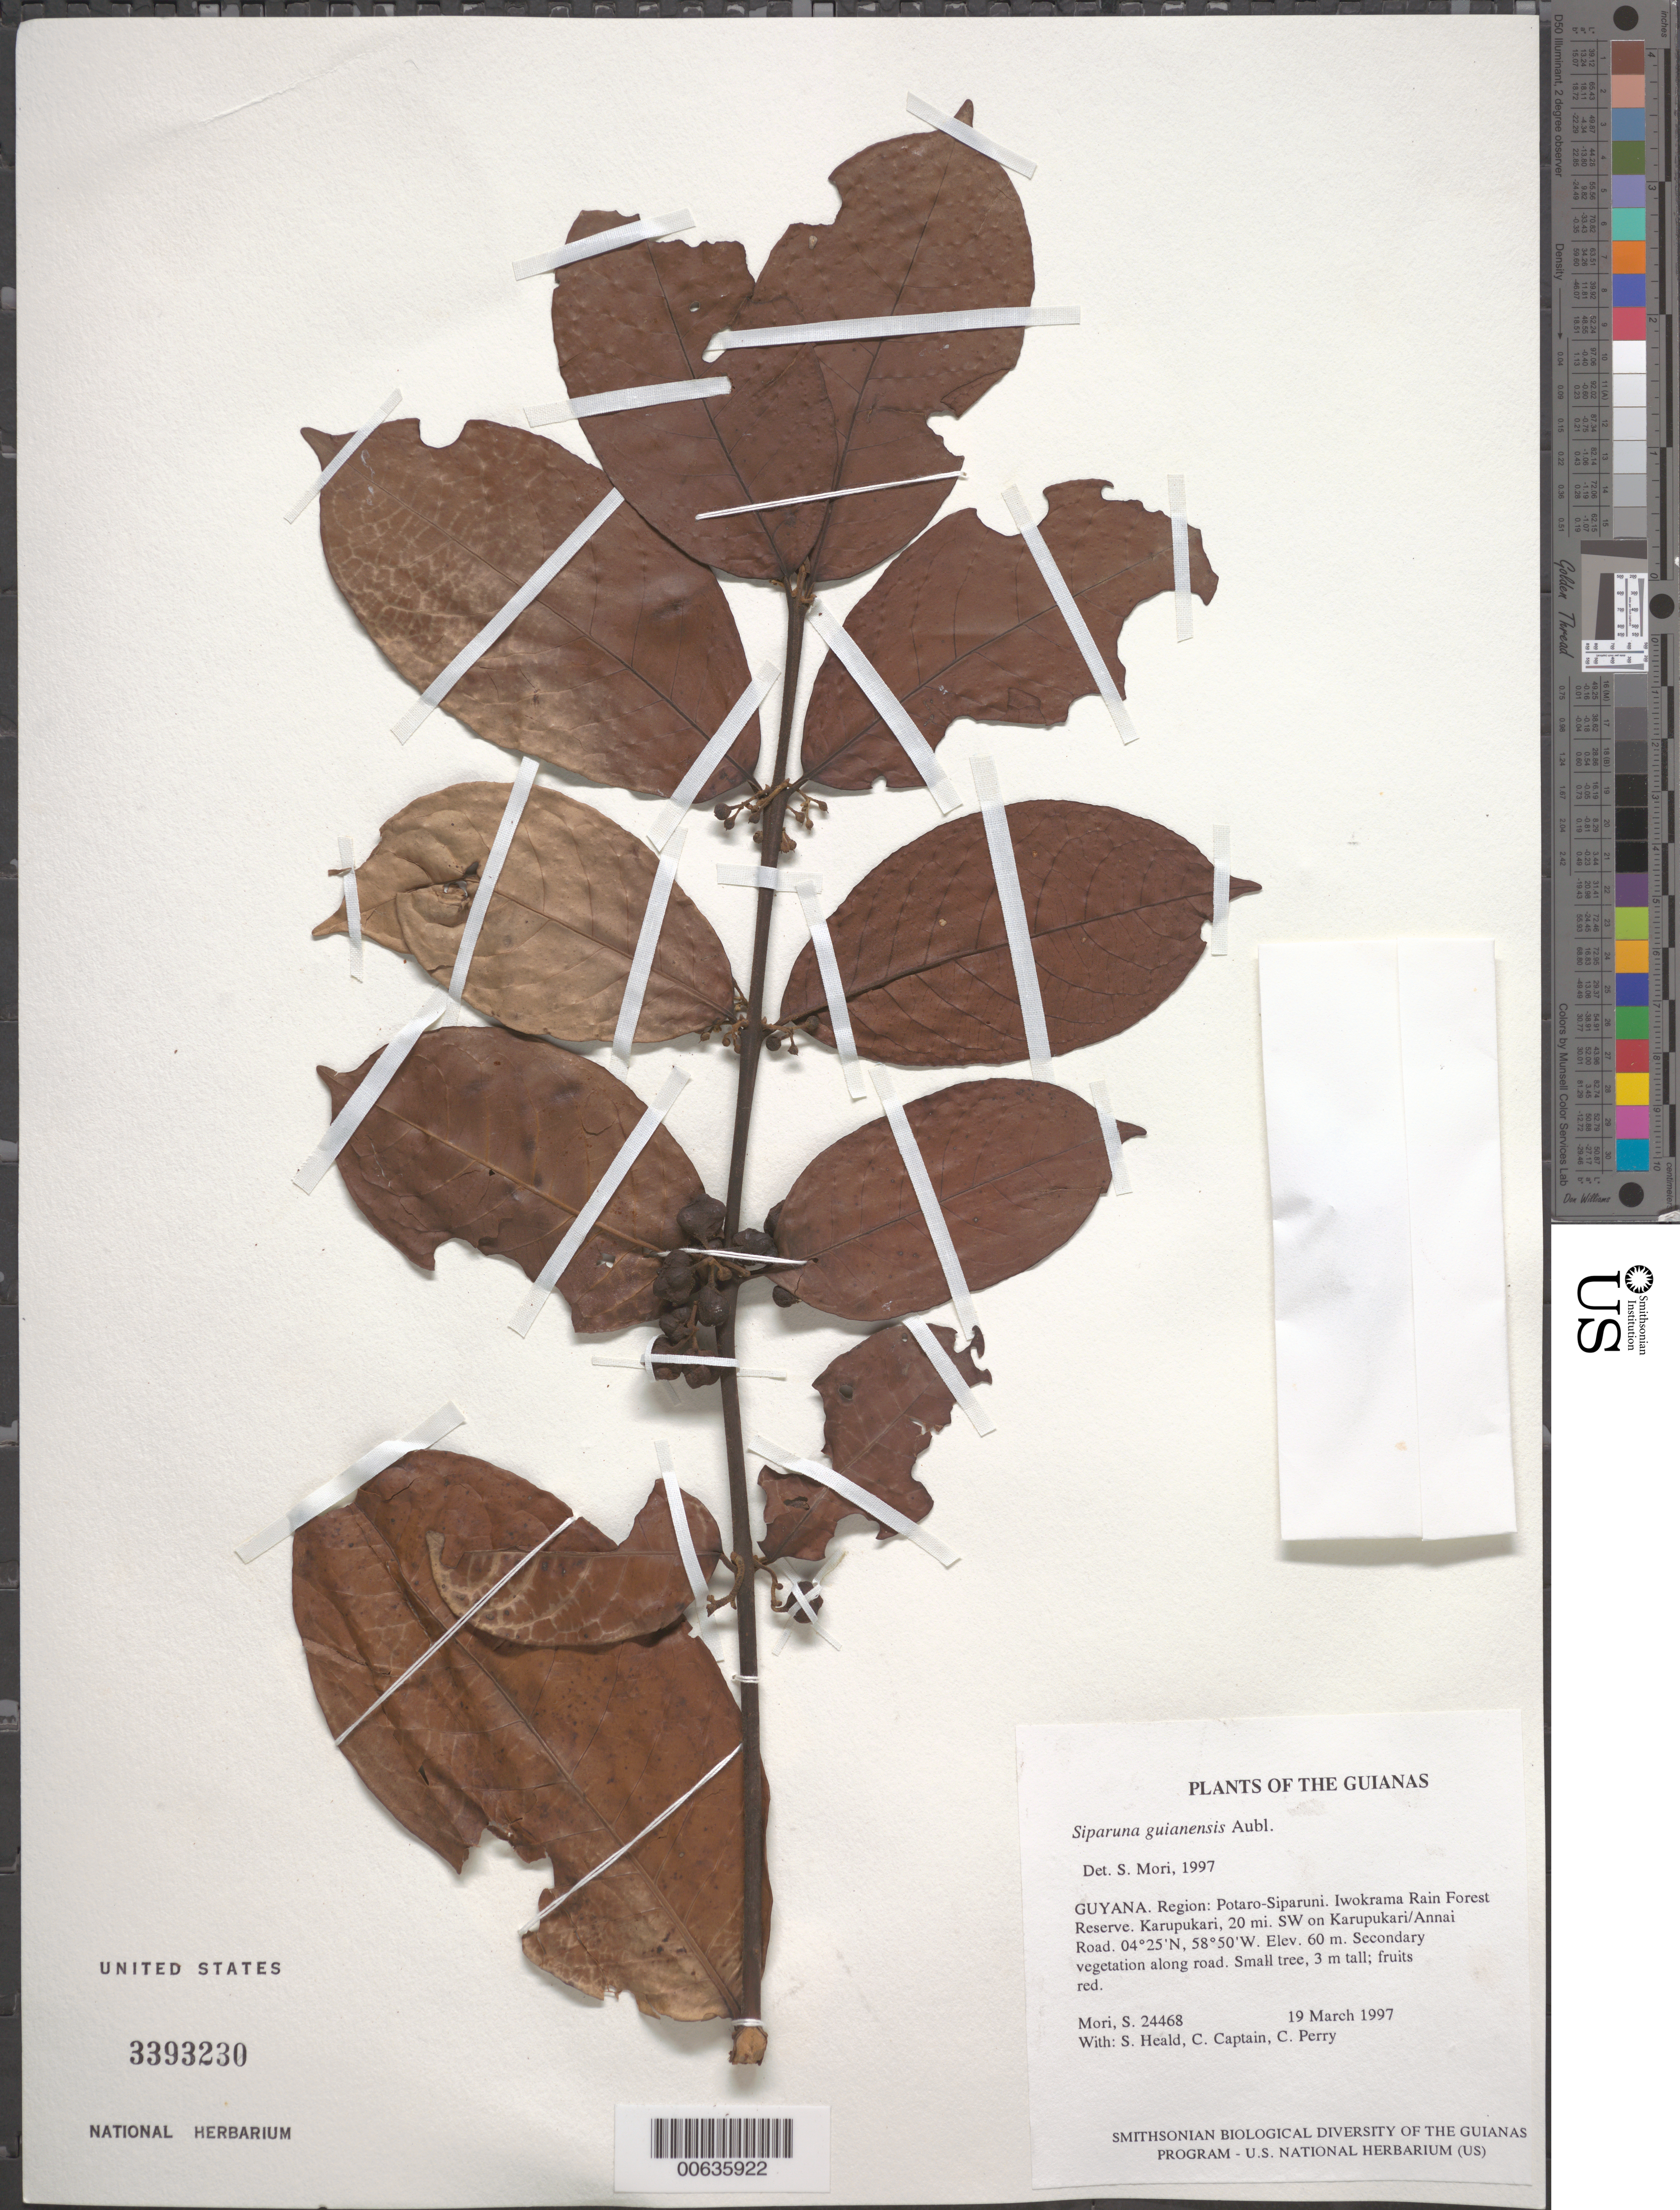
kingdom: Plantae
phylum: Tracheophyta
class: Magnoliopsida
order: Laurales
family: Siparunaceae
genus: Siparuna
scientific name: Siparuna guianensis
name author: Aubl.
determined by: Mori, Scott A.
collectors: S. Mori, S. Heald, C. Captain & C. Perry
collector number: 24468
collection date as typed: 19 March 1997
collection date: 1997-03-19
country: Guyana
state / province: Potaro-Siparuni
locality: Iwokrama Rain Forest Reserve. Karupukari, 20 mi. SW on Karupukari/Annai Road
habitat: Secondary vegetation along road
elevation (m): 60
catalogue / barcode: US 3393230